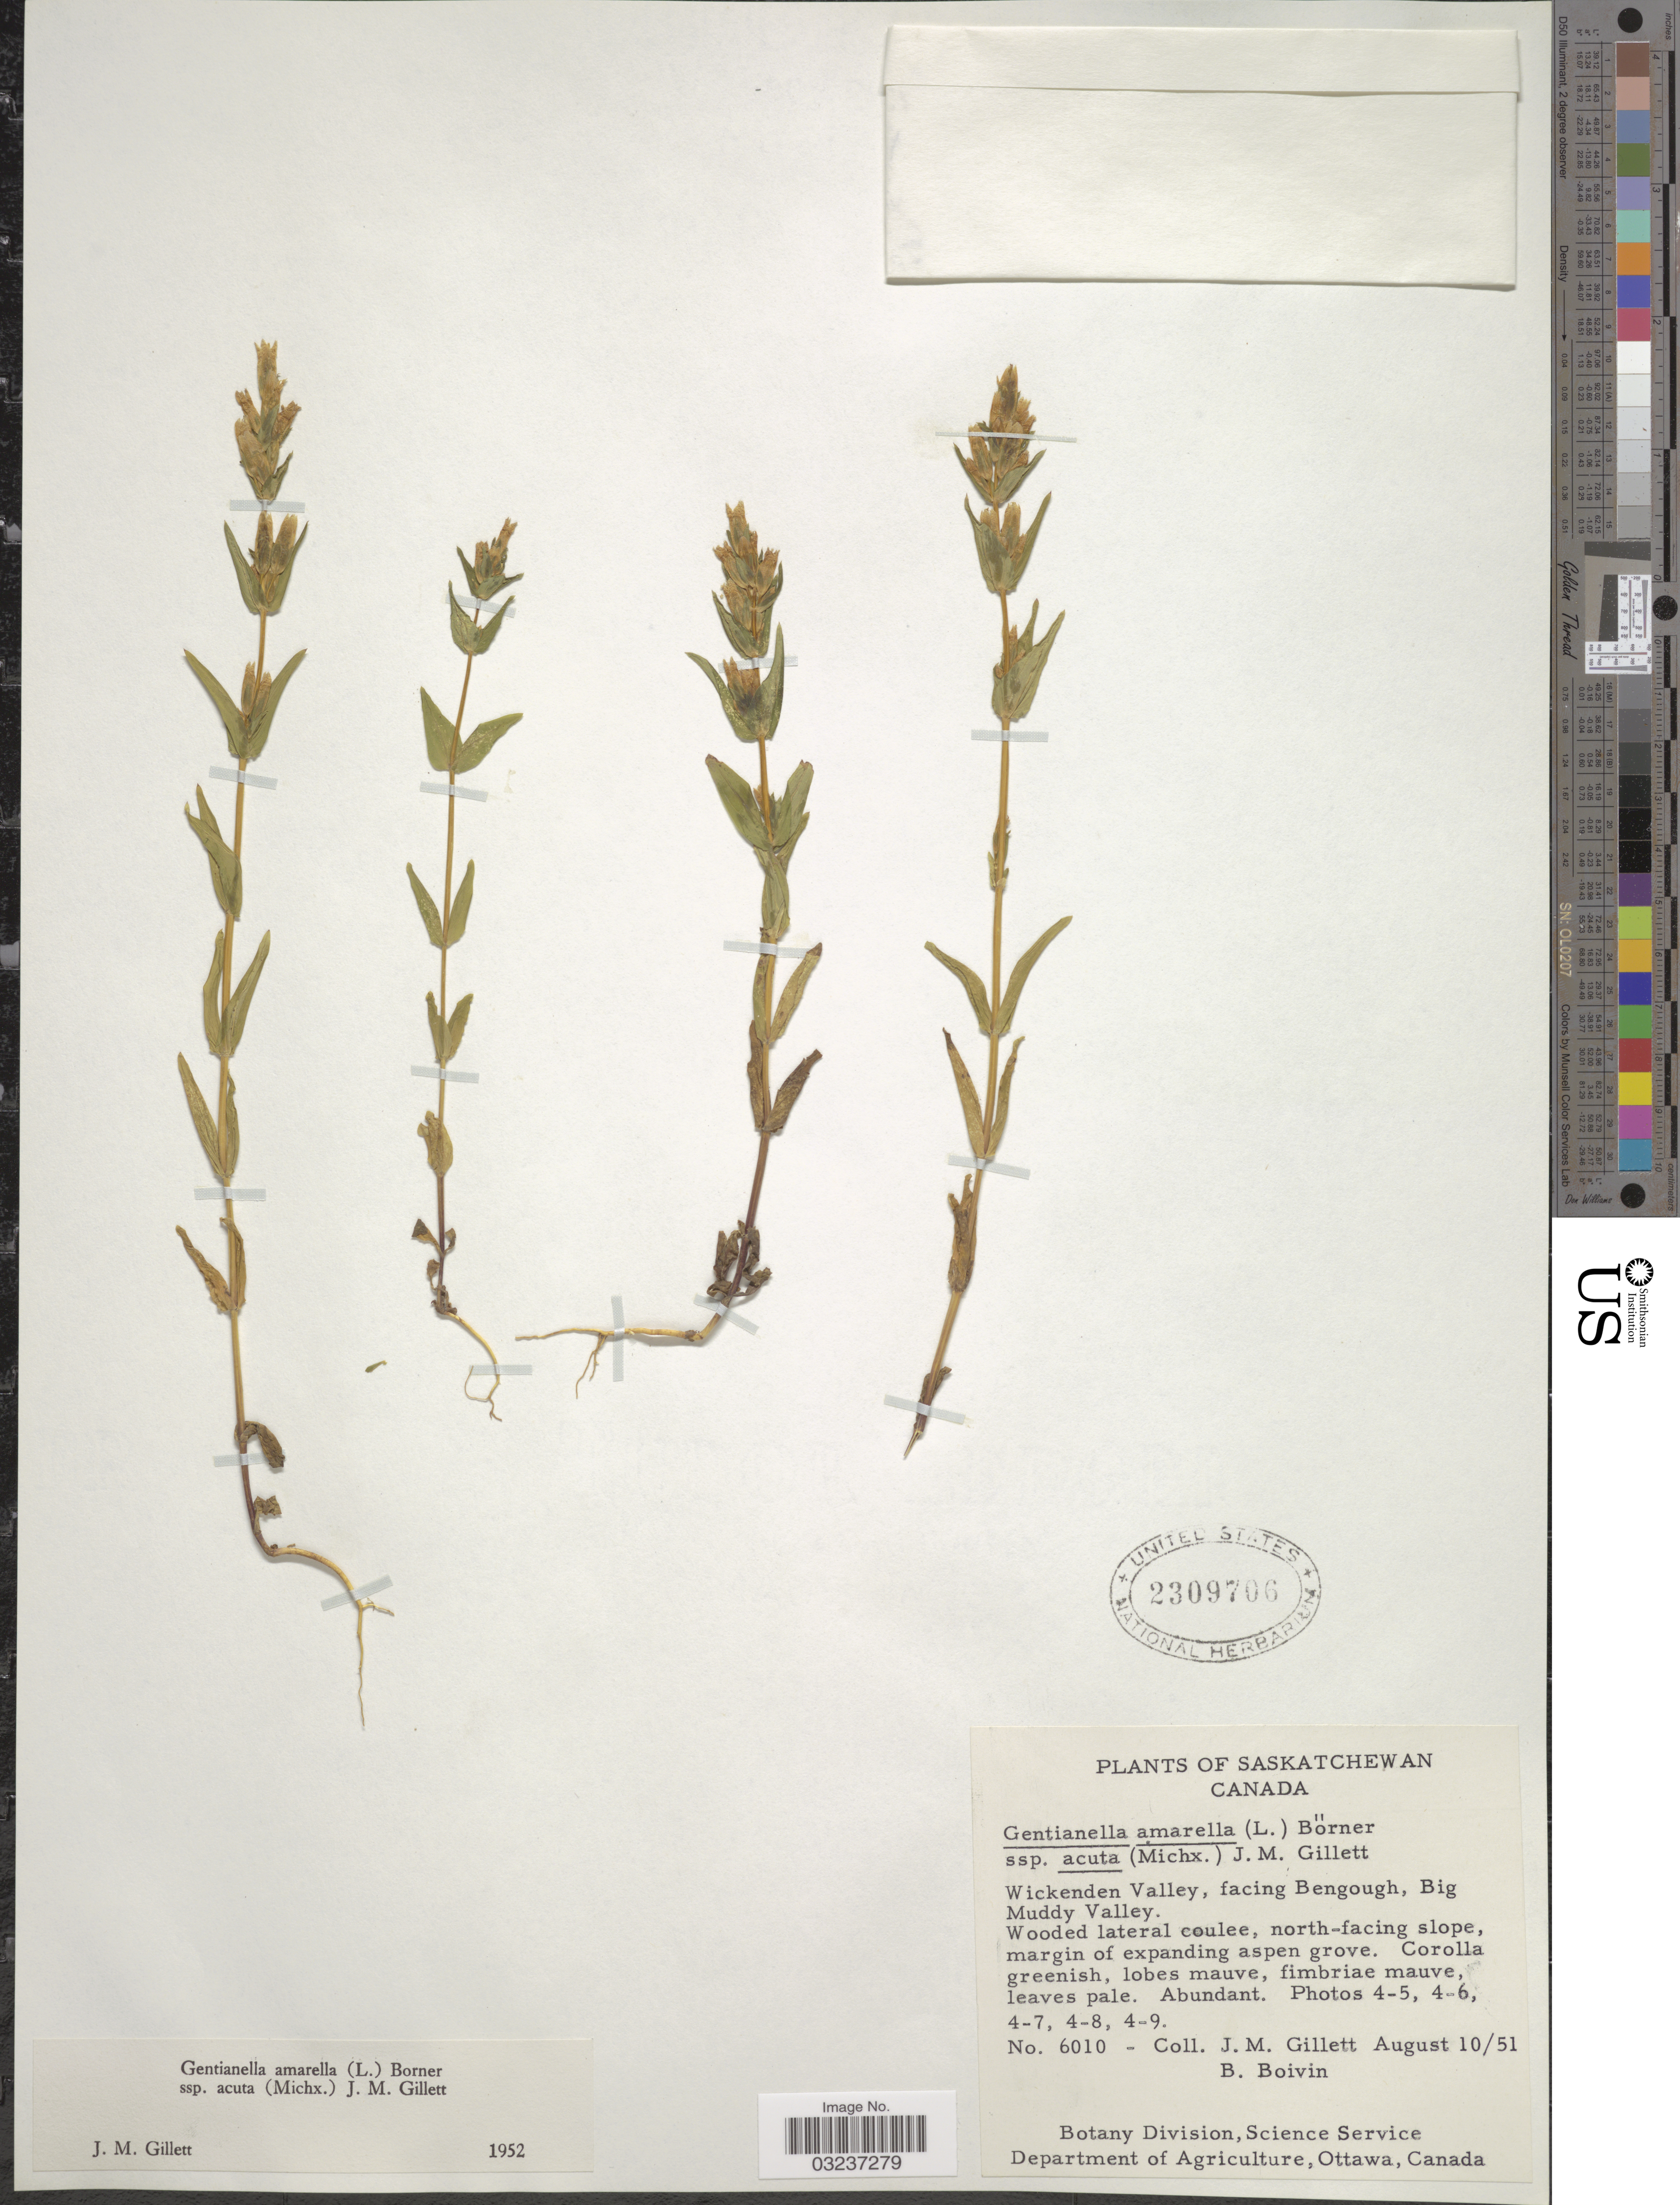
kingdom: Plantae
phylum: Tracheophyta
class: Magnoliopsida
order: Gentianales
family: Gentianaceae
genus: Gentianella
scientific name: Gentianella amarella subsp. acuta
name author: (Michx.) J.M. Gillett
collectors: J. M. Gillett & J. R. B. Boivin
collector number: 6010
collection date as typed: Transcribed d/m/y: 10/8/51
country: Canada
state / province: Saskatchewan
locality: Wickenden Valley, facing Bengough, Big Muddy Valley.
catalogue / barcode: US 2309706